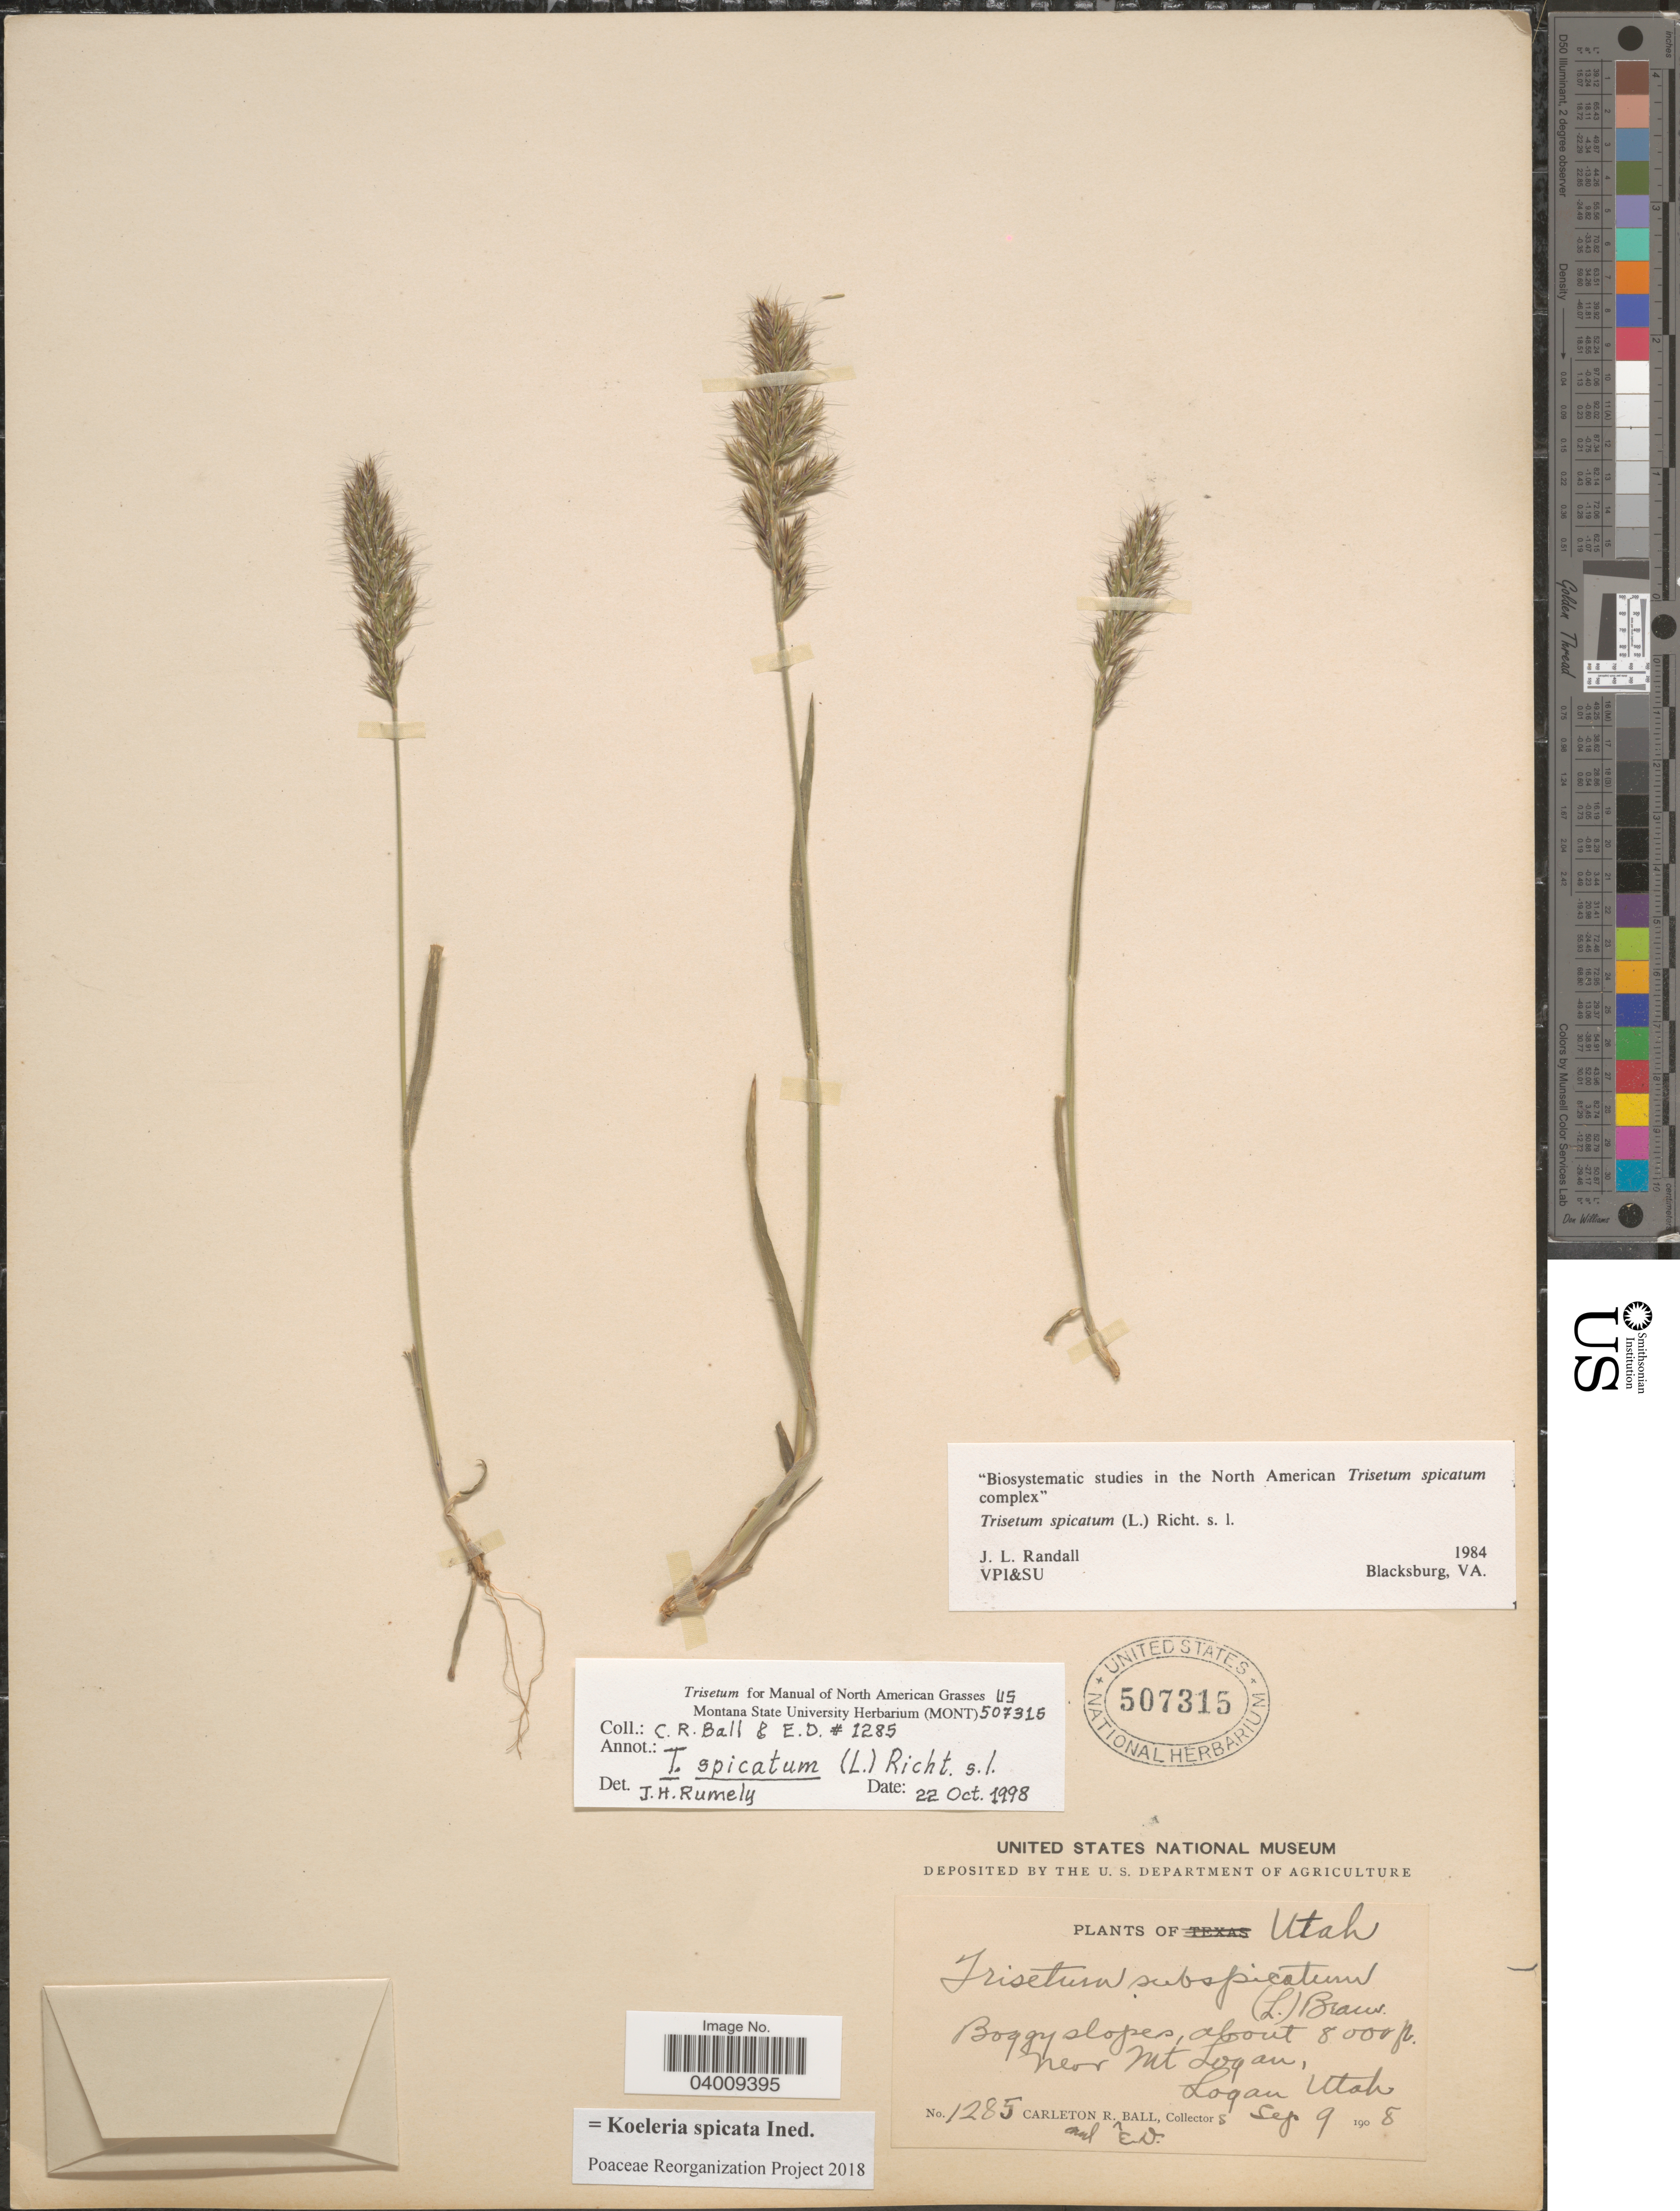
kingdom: Plantae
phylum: Tracheophyta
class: Liliopsida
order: Poales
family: Poaceae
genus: Koeleria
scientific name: Koeleria spicata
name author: (L.) Barberá et al.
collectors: C. R. Ball & E. Ball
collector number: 1285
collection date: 1908-09-09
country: United States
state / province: Utah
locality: Near Mt Logan, Logan.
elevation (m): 2438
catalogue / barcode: US 507315